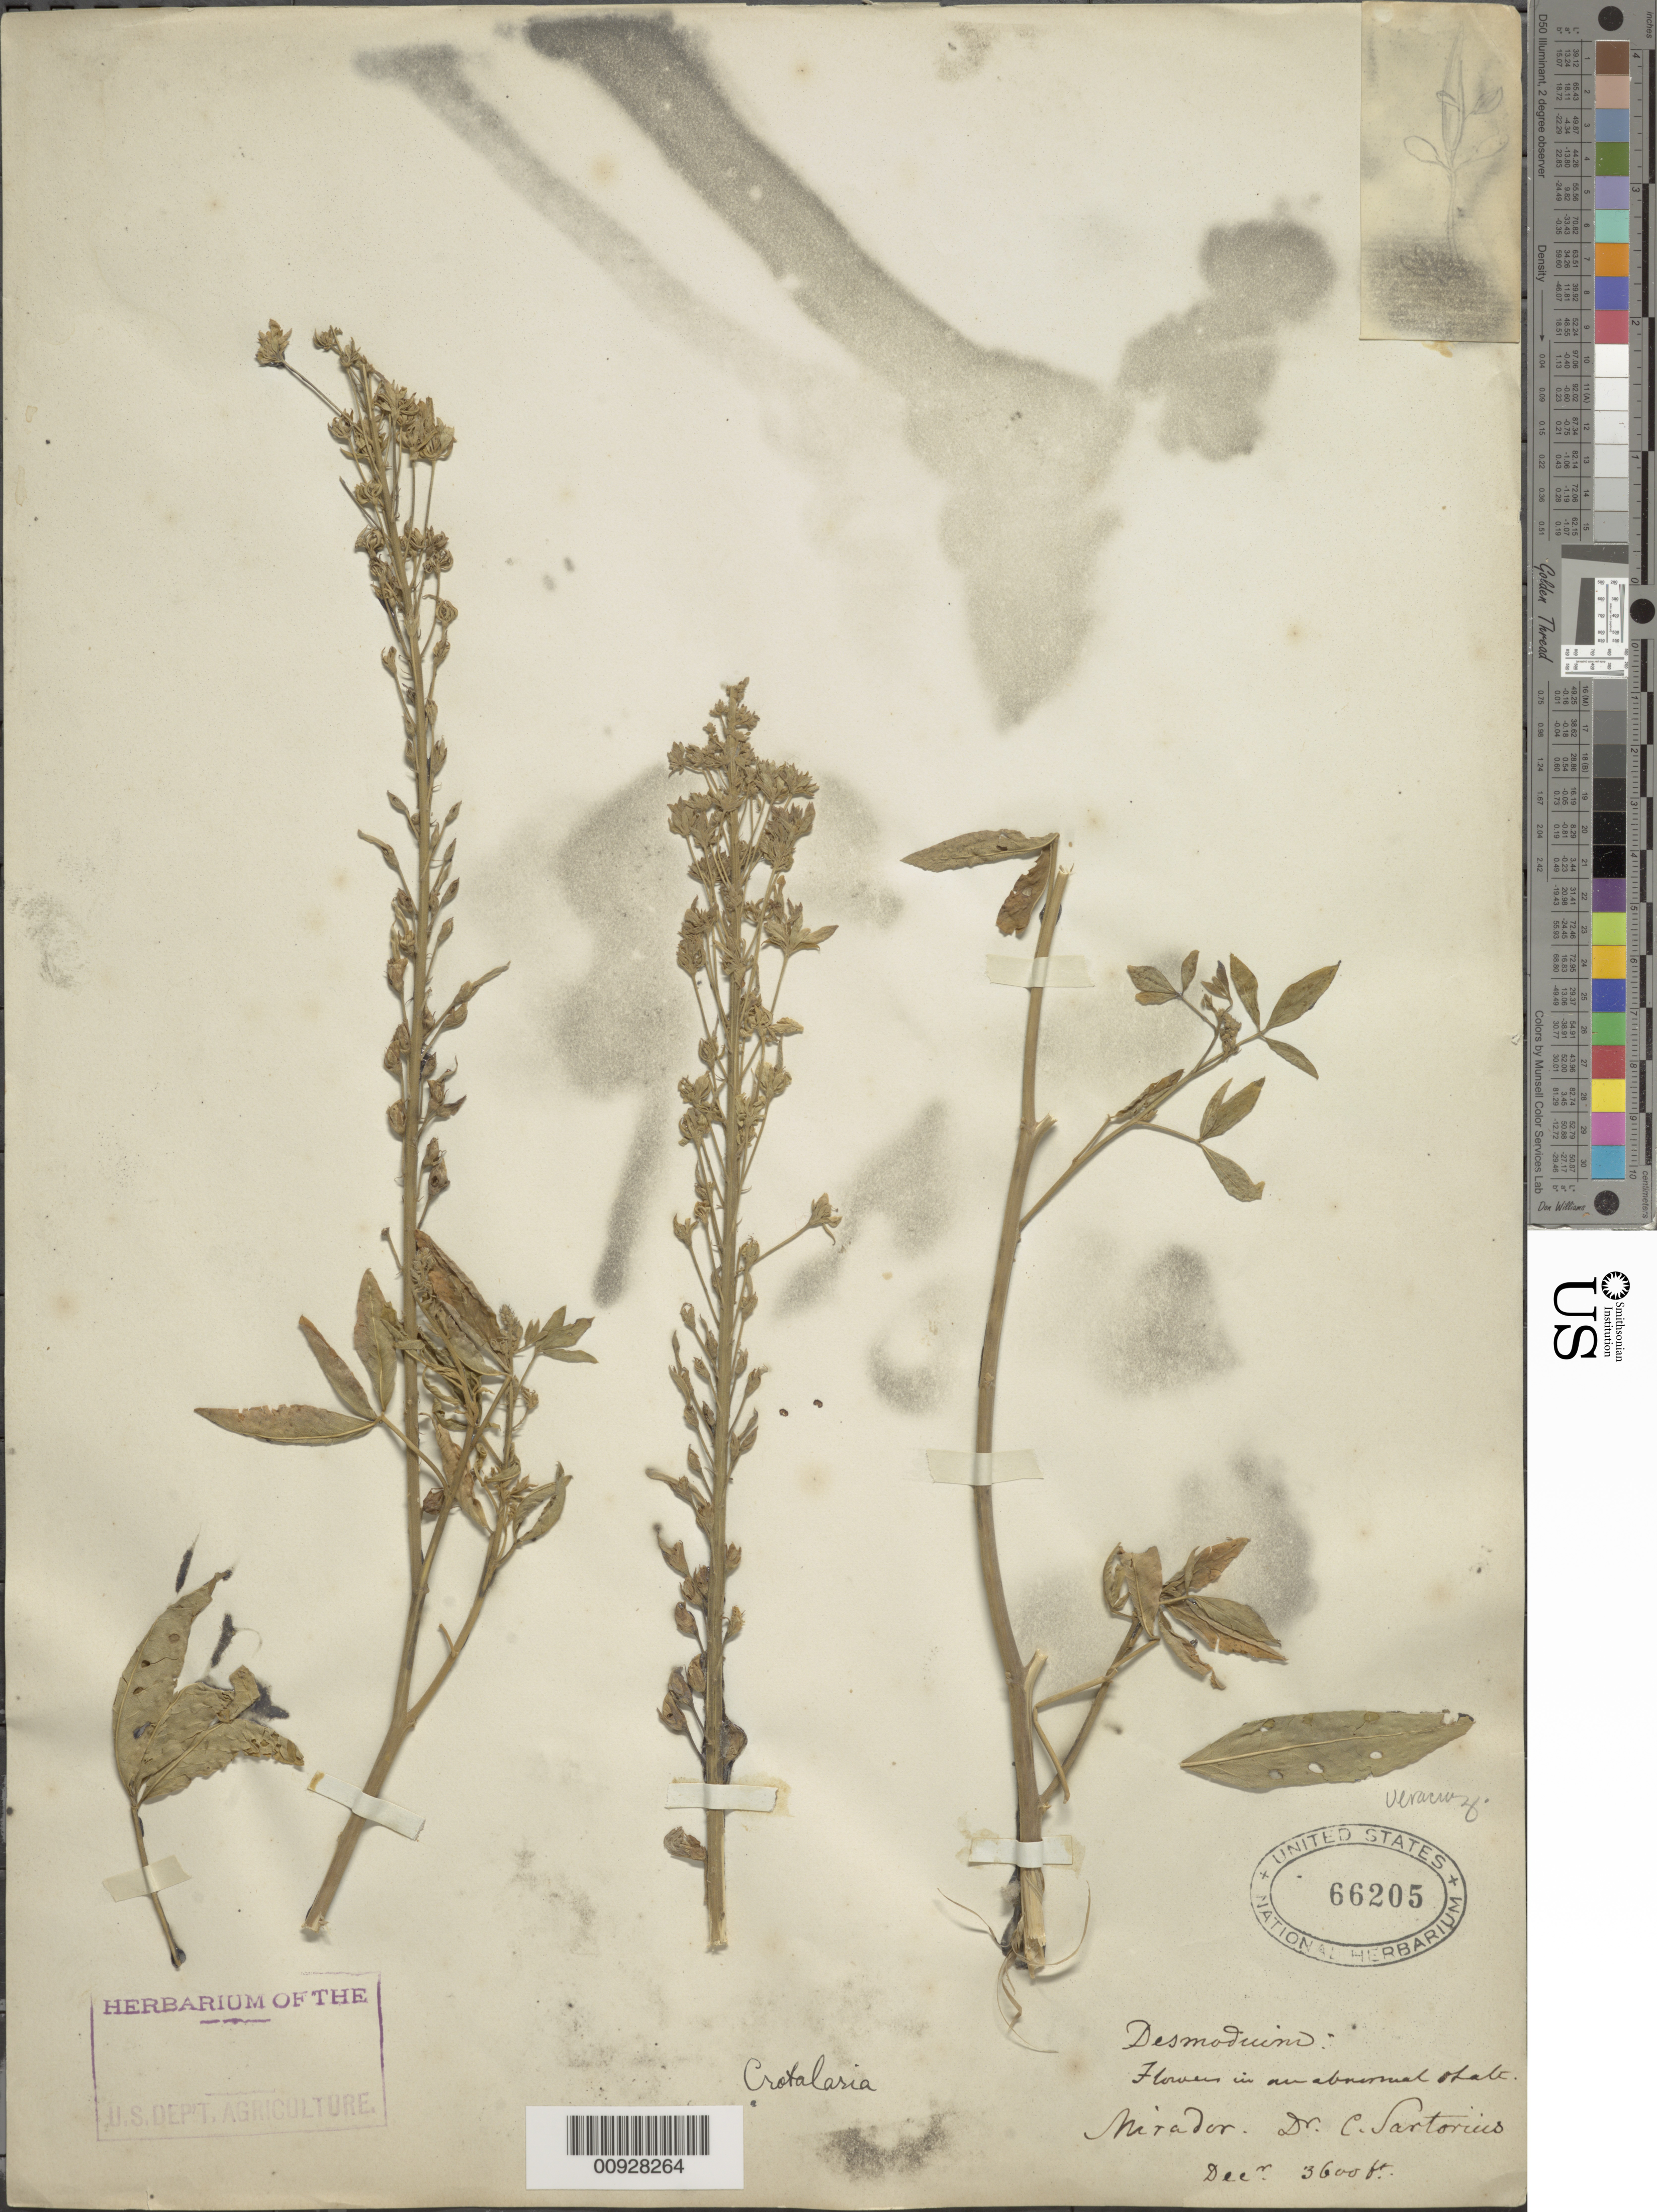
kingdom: Plantae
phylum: Tracheophyta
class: Magnoliopsida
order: Fabales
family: Fabaceae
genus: Crotalaria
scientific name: Crotalaria sp.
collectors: C. Sartorius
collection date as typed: Dec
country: Mexico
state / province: Veracruz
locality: Mirador.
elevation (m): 1097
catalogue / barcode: US 66205